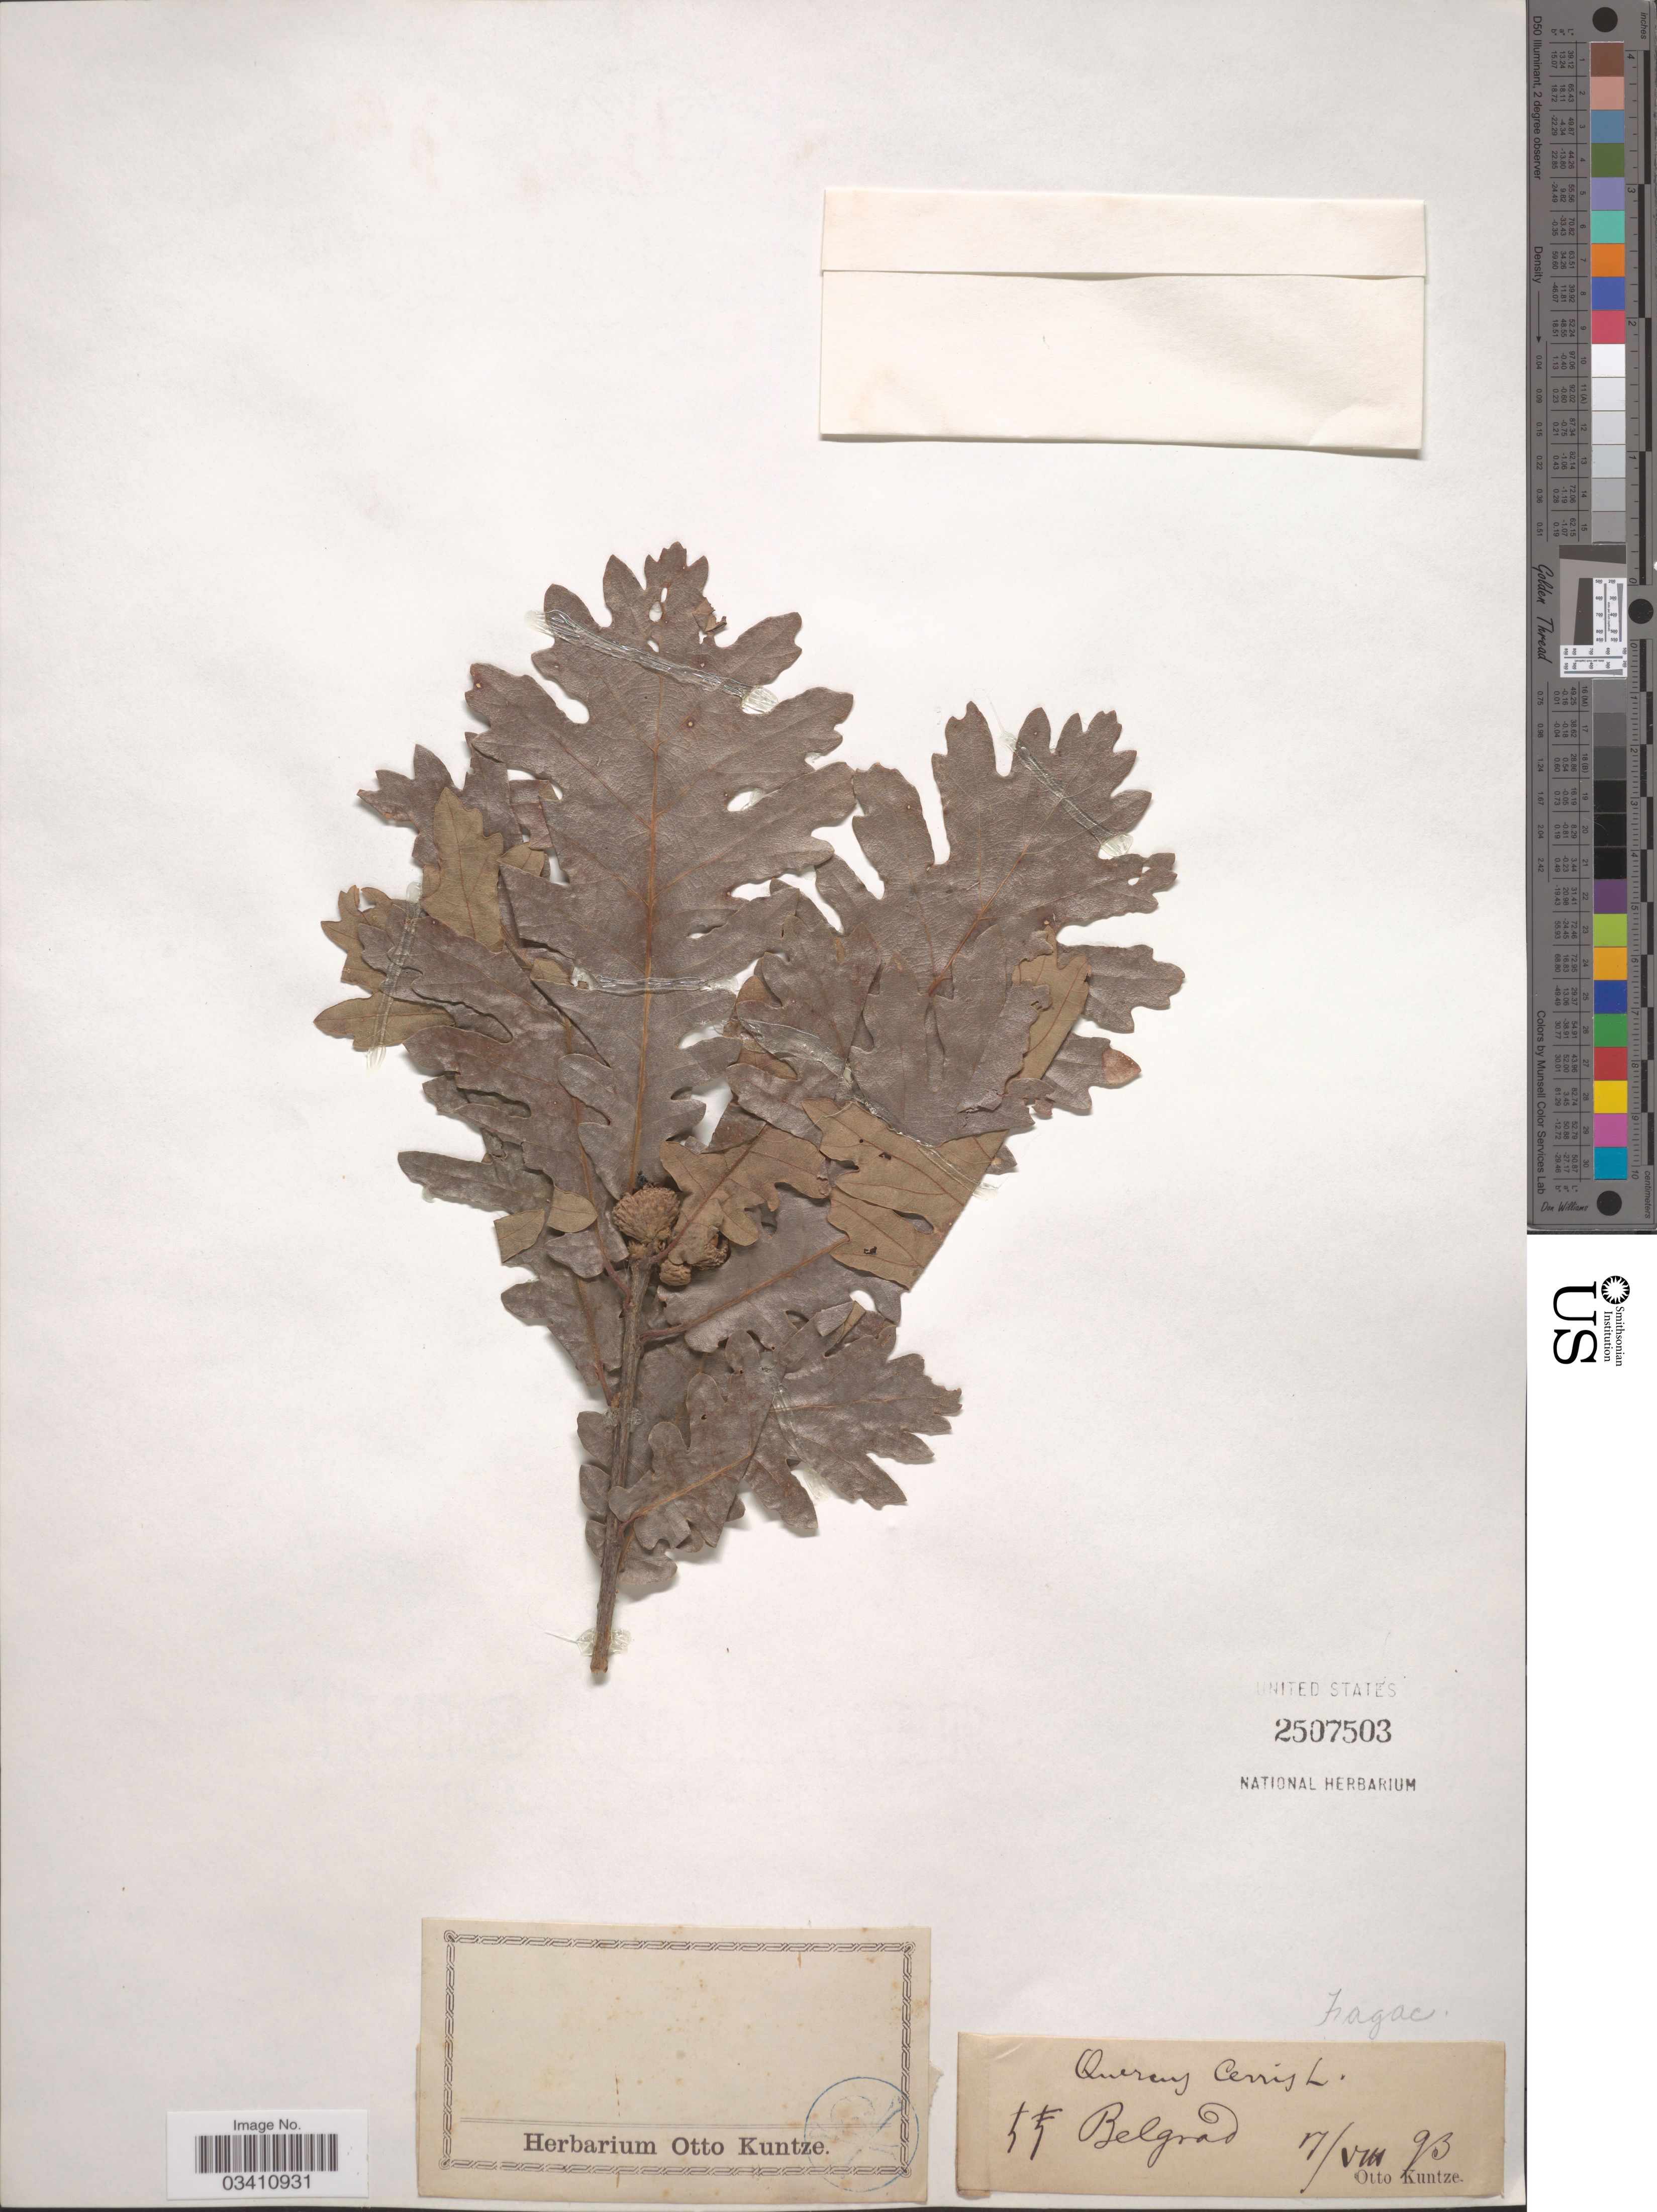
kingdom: Plantae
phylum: Tracheophyta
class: Magnoliopsida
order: Fagales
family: Fagaceae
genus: Quercus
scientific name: Quercus cerris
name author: L.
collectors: C.E.O. Kuntze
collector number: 55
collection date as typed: Transcribed d/m/y: 17/8/93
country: Serbia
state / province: Belgrade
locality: Belgrad.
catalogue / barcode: US 2507503